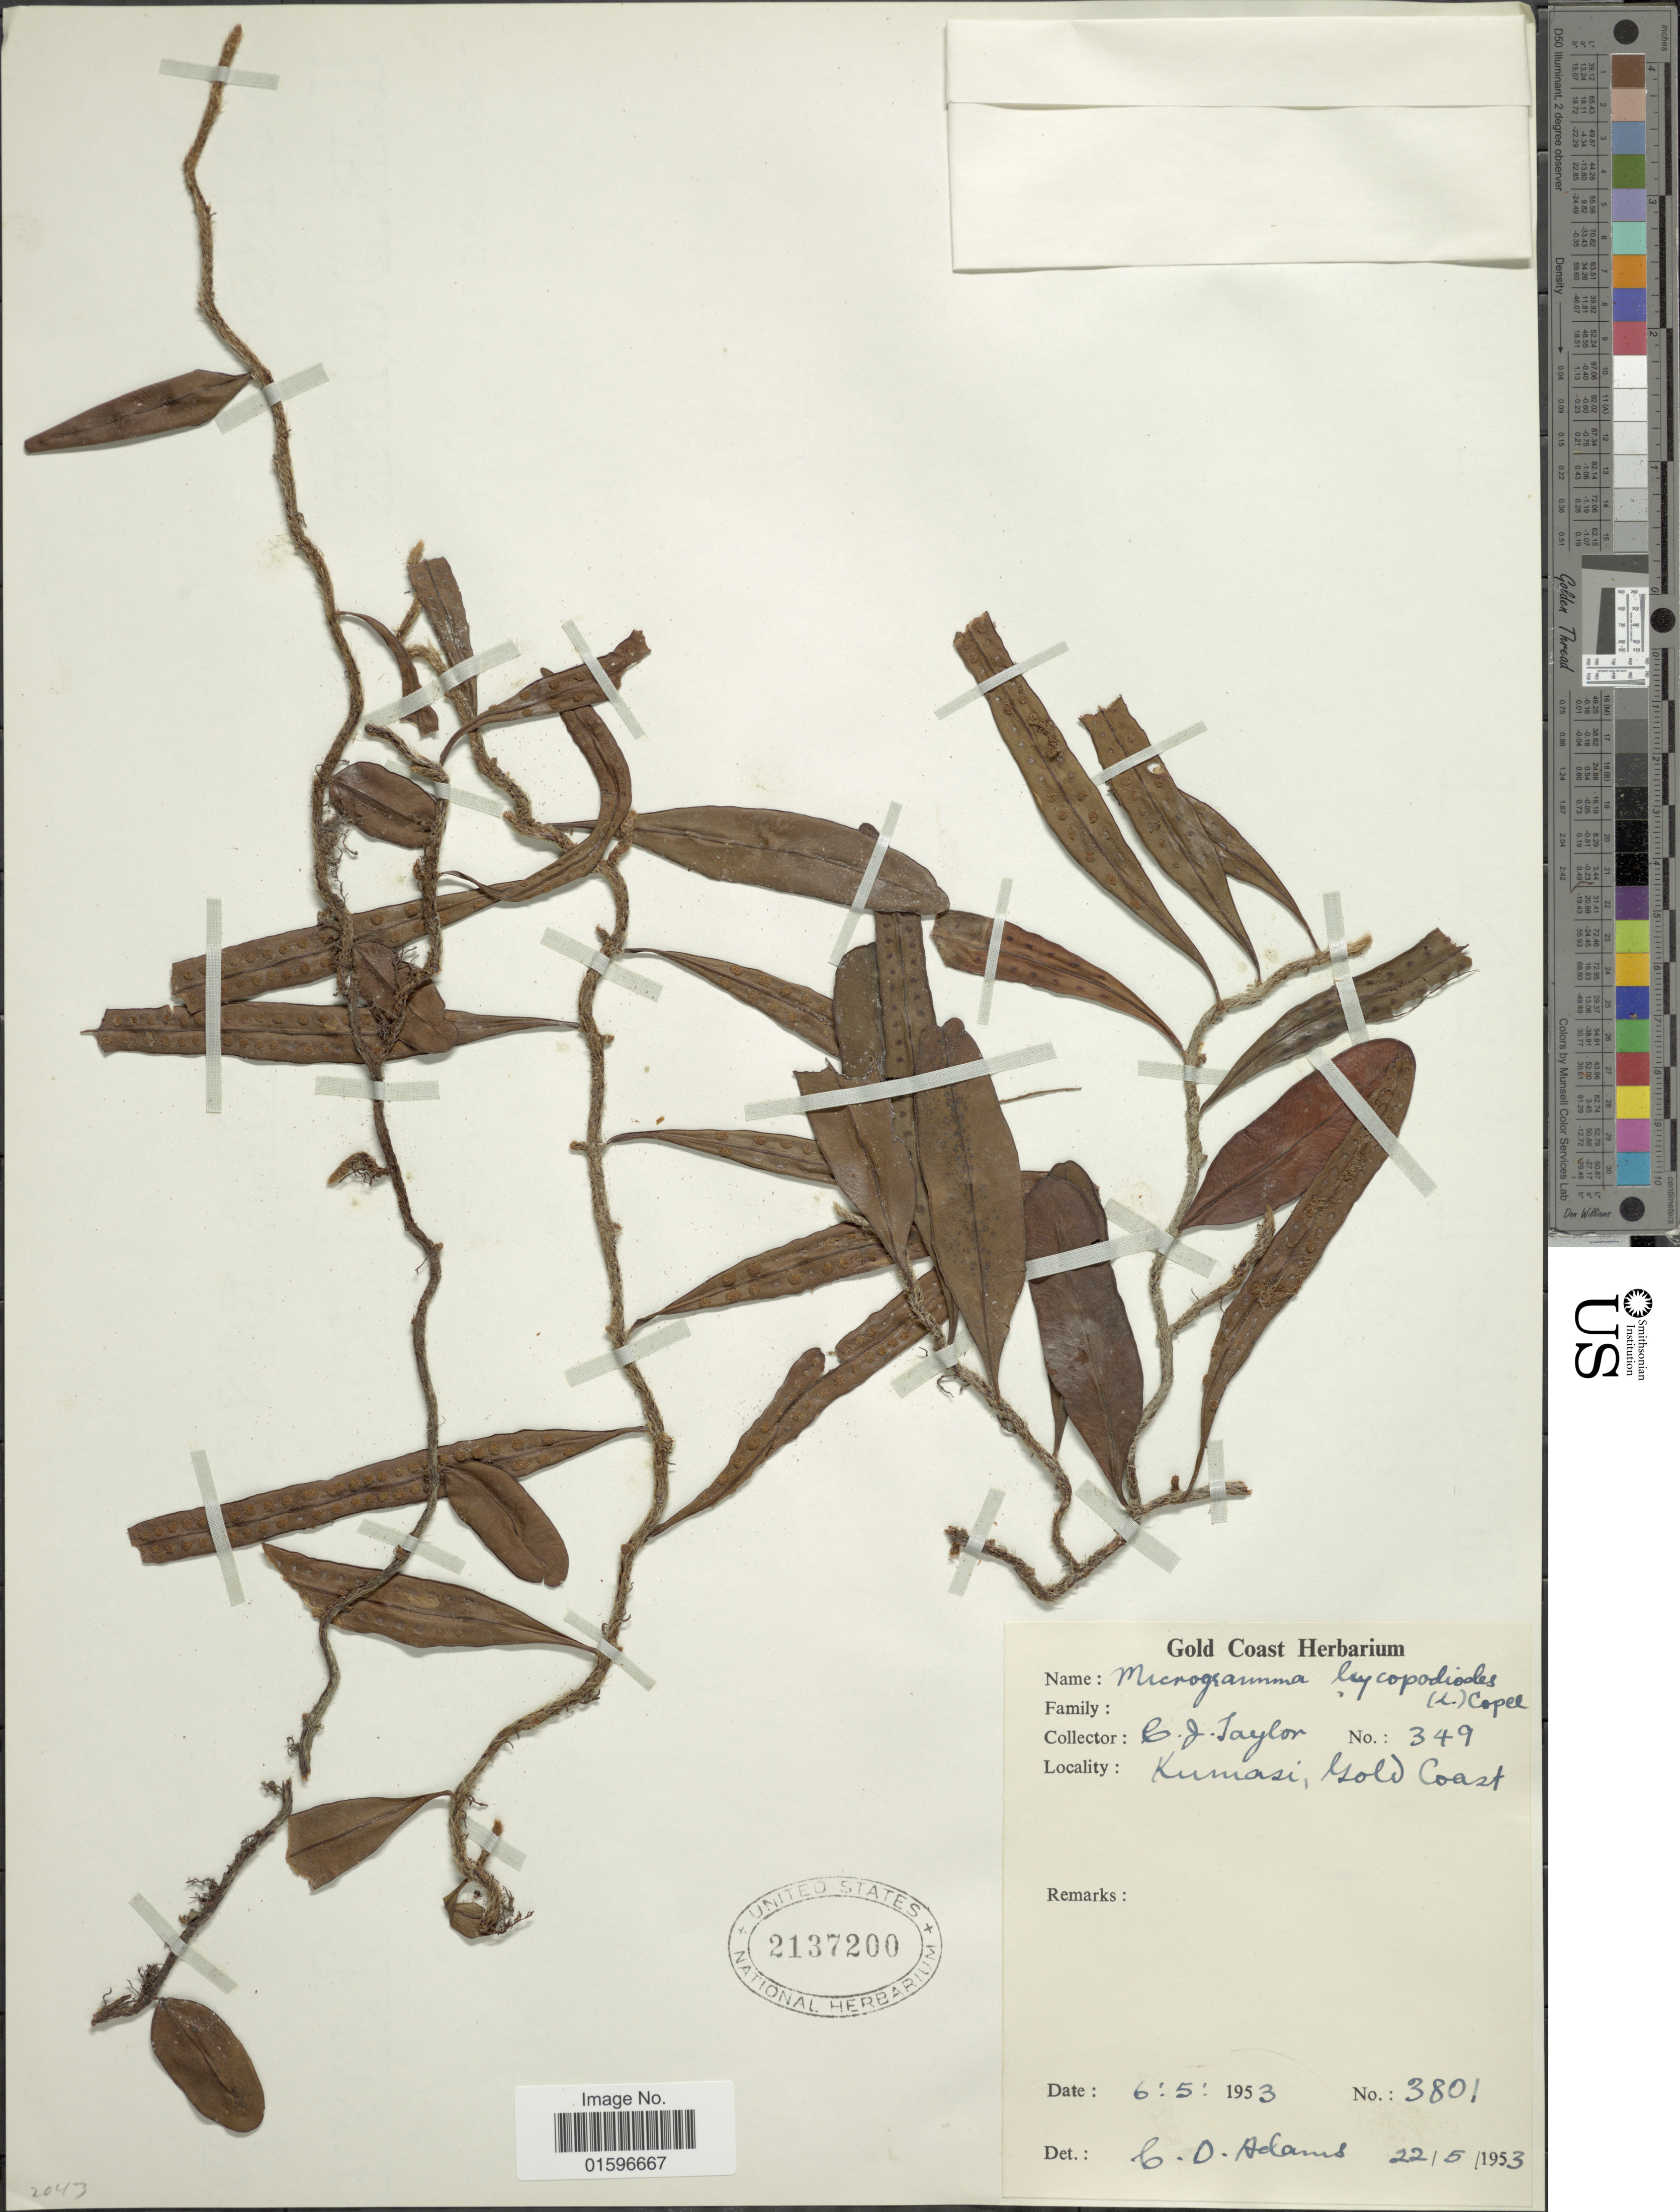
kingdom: Plantae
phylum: Tracheophyta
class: Polypodiopsida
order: Polypodiales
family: Polypodiaceae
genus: Polypodium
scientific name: Polypodium lycopodioides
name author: L.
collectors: C. J. Taylor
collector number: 349/3801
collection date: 1953-05-06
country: Ghana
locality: Kumasi, Gold Coast.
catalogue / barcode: US 2137200